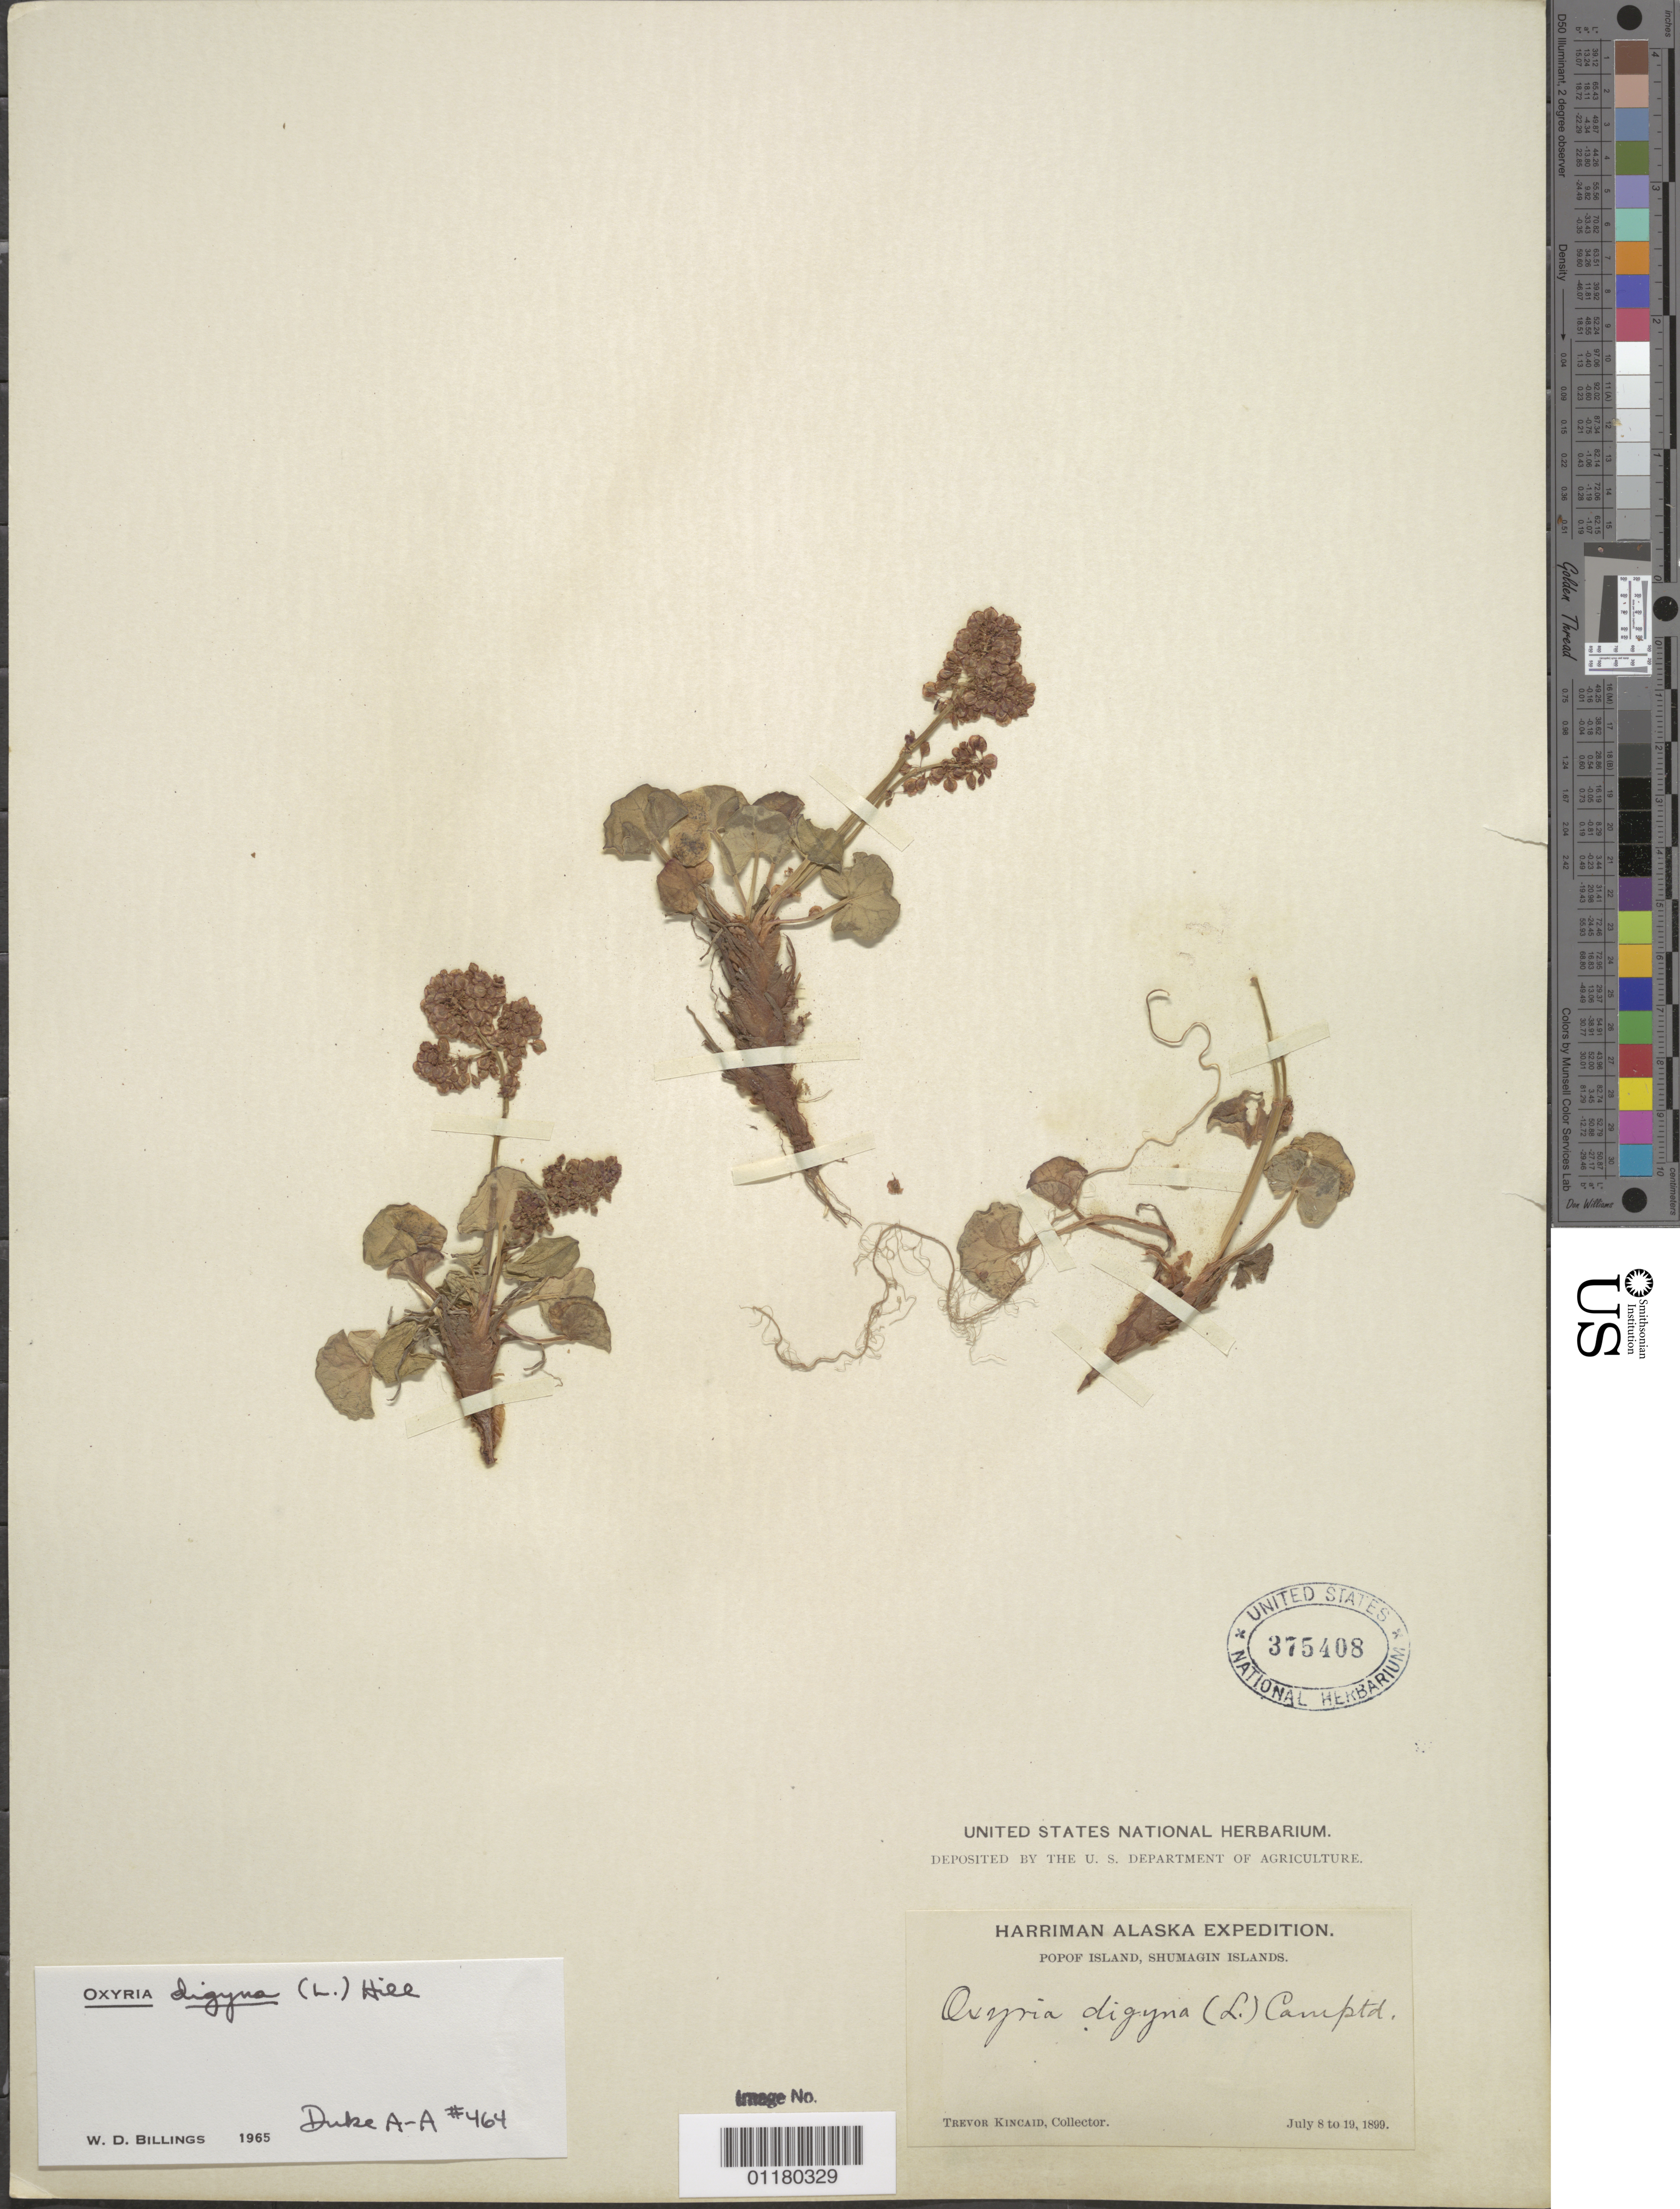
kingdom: Plantae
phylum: Tracheophyta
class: Magnoliopsida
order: Caryophyllales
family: Polygonaceae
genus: Oxyria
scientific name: Oxyria digyna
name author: (L.) Hill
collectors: T. C. Kincaid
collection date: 1899-07-08/1899-07-19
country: United States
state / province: Alaska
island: Popof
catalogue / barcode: US 375408